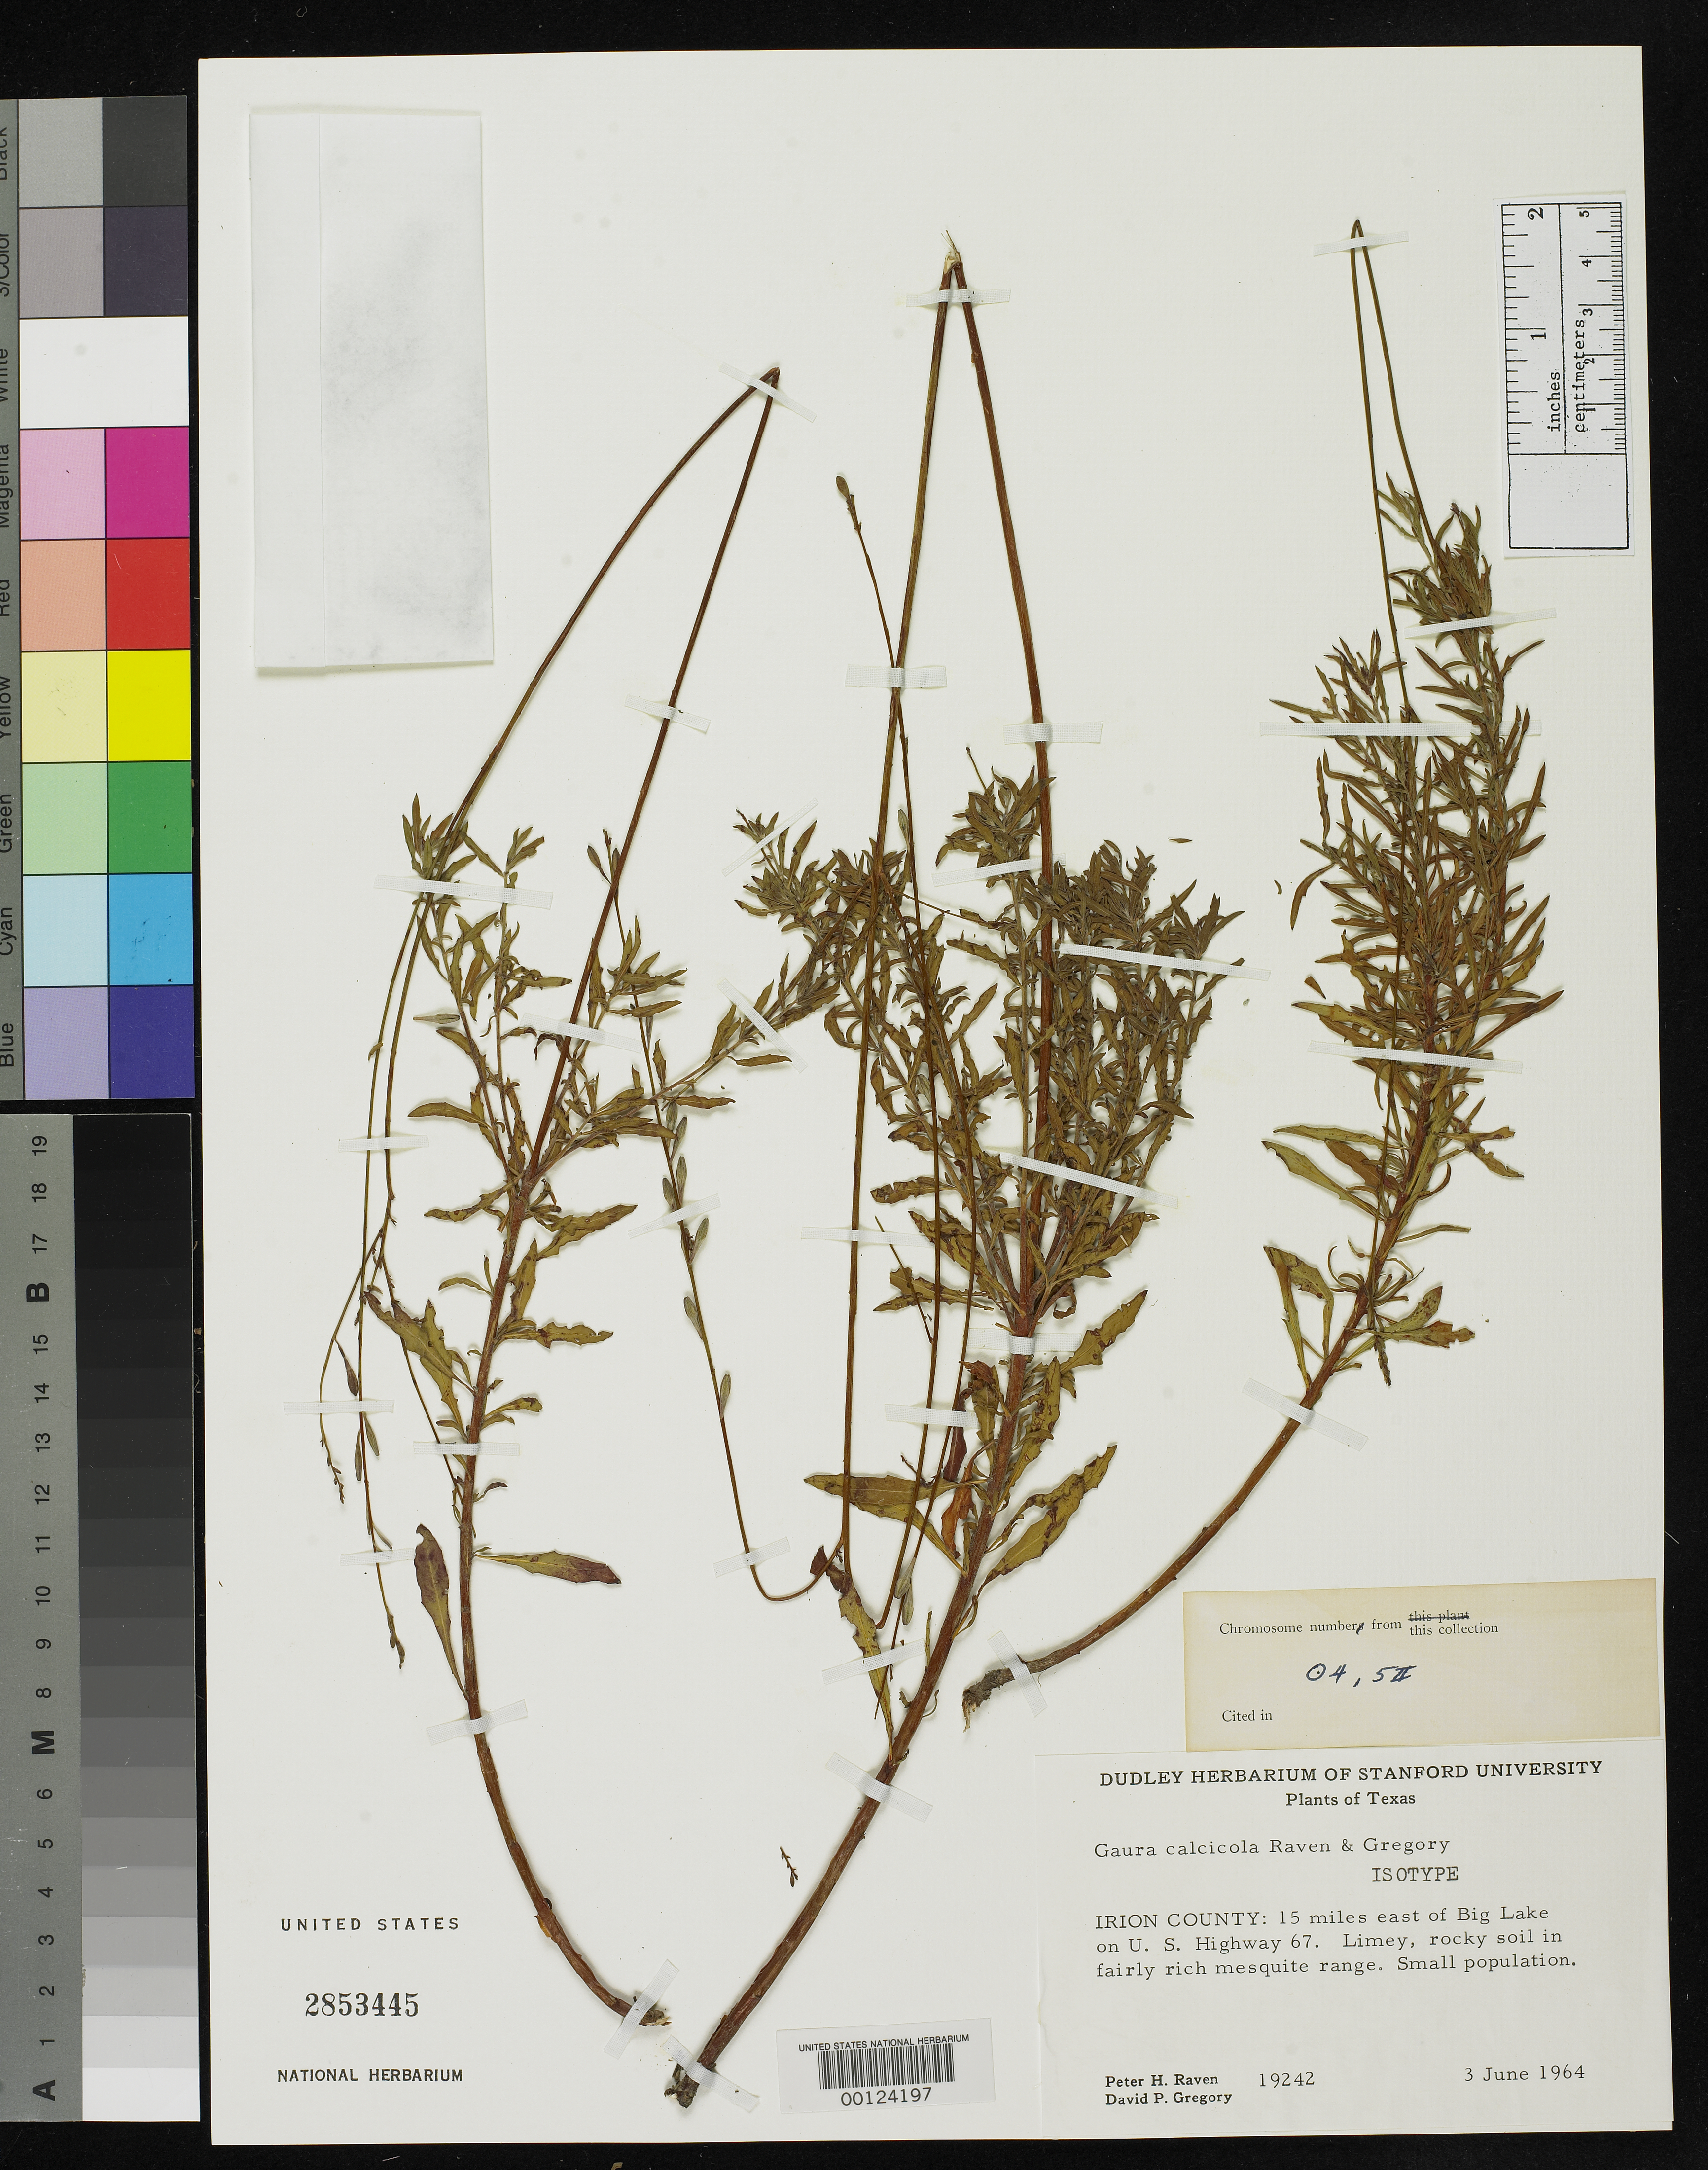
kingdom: Plantae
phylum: Tracheophyta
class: Magnoliopsida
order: Myrtales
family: Onagraceae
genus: Gaura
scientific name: Gaura calcicola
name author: P.H. Raven & D.P. Greg.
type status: Isotype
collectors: P. H. Raven & D. Gregory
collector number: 19242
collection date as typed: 03 Jun 1964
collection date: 1964-06-03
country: United States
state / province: Texas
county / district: Irion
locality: East of Big Lake on US Hwy. 67.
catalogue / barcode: US 2853445